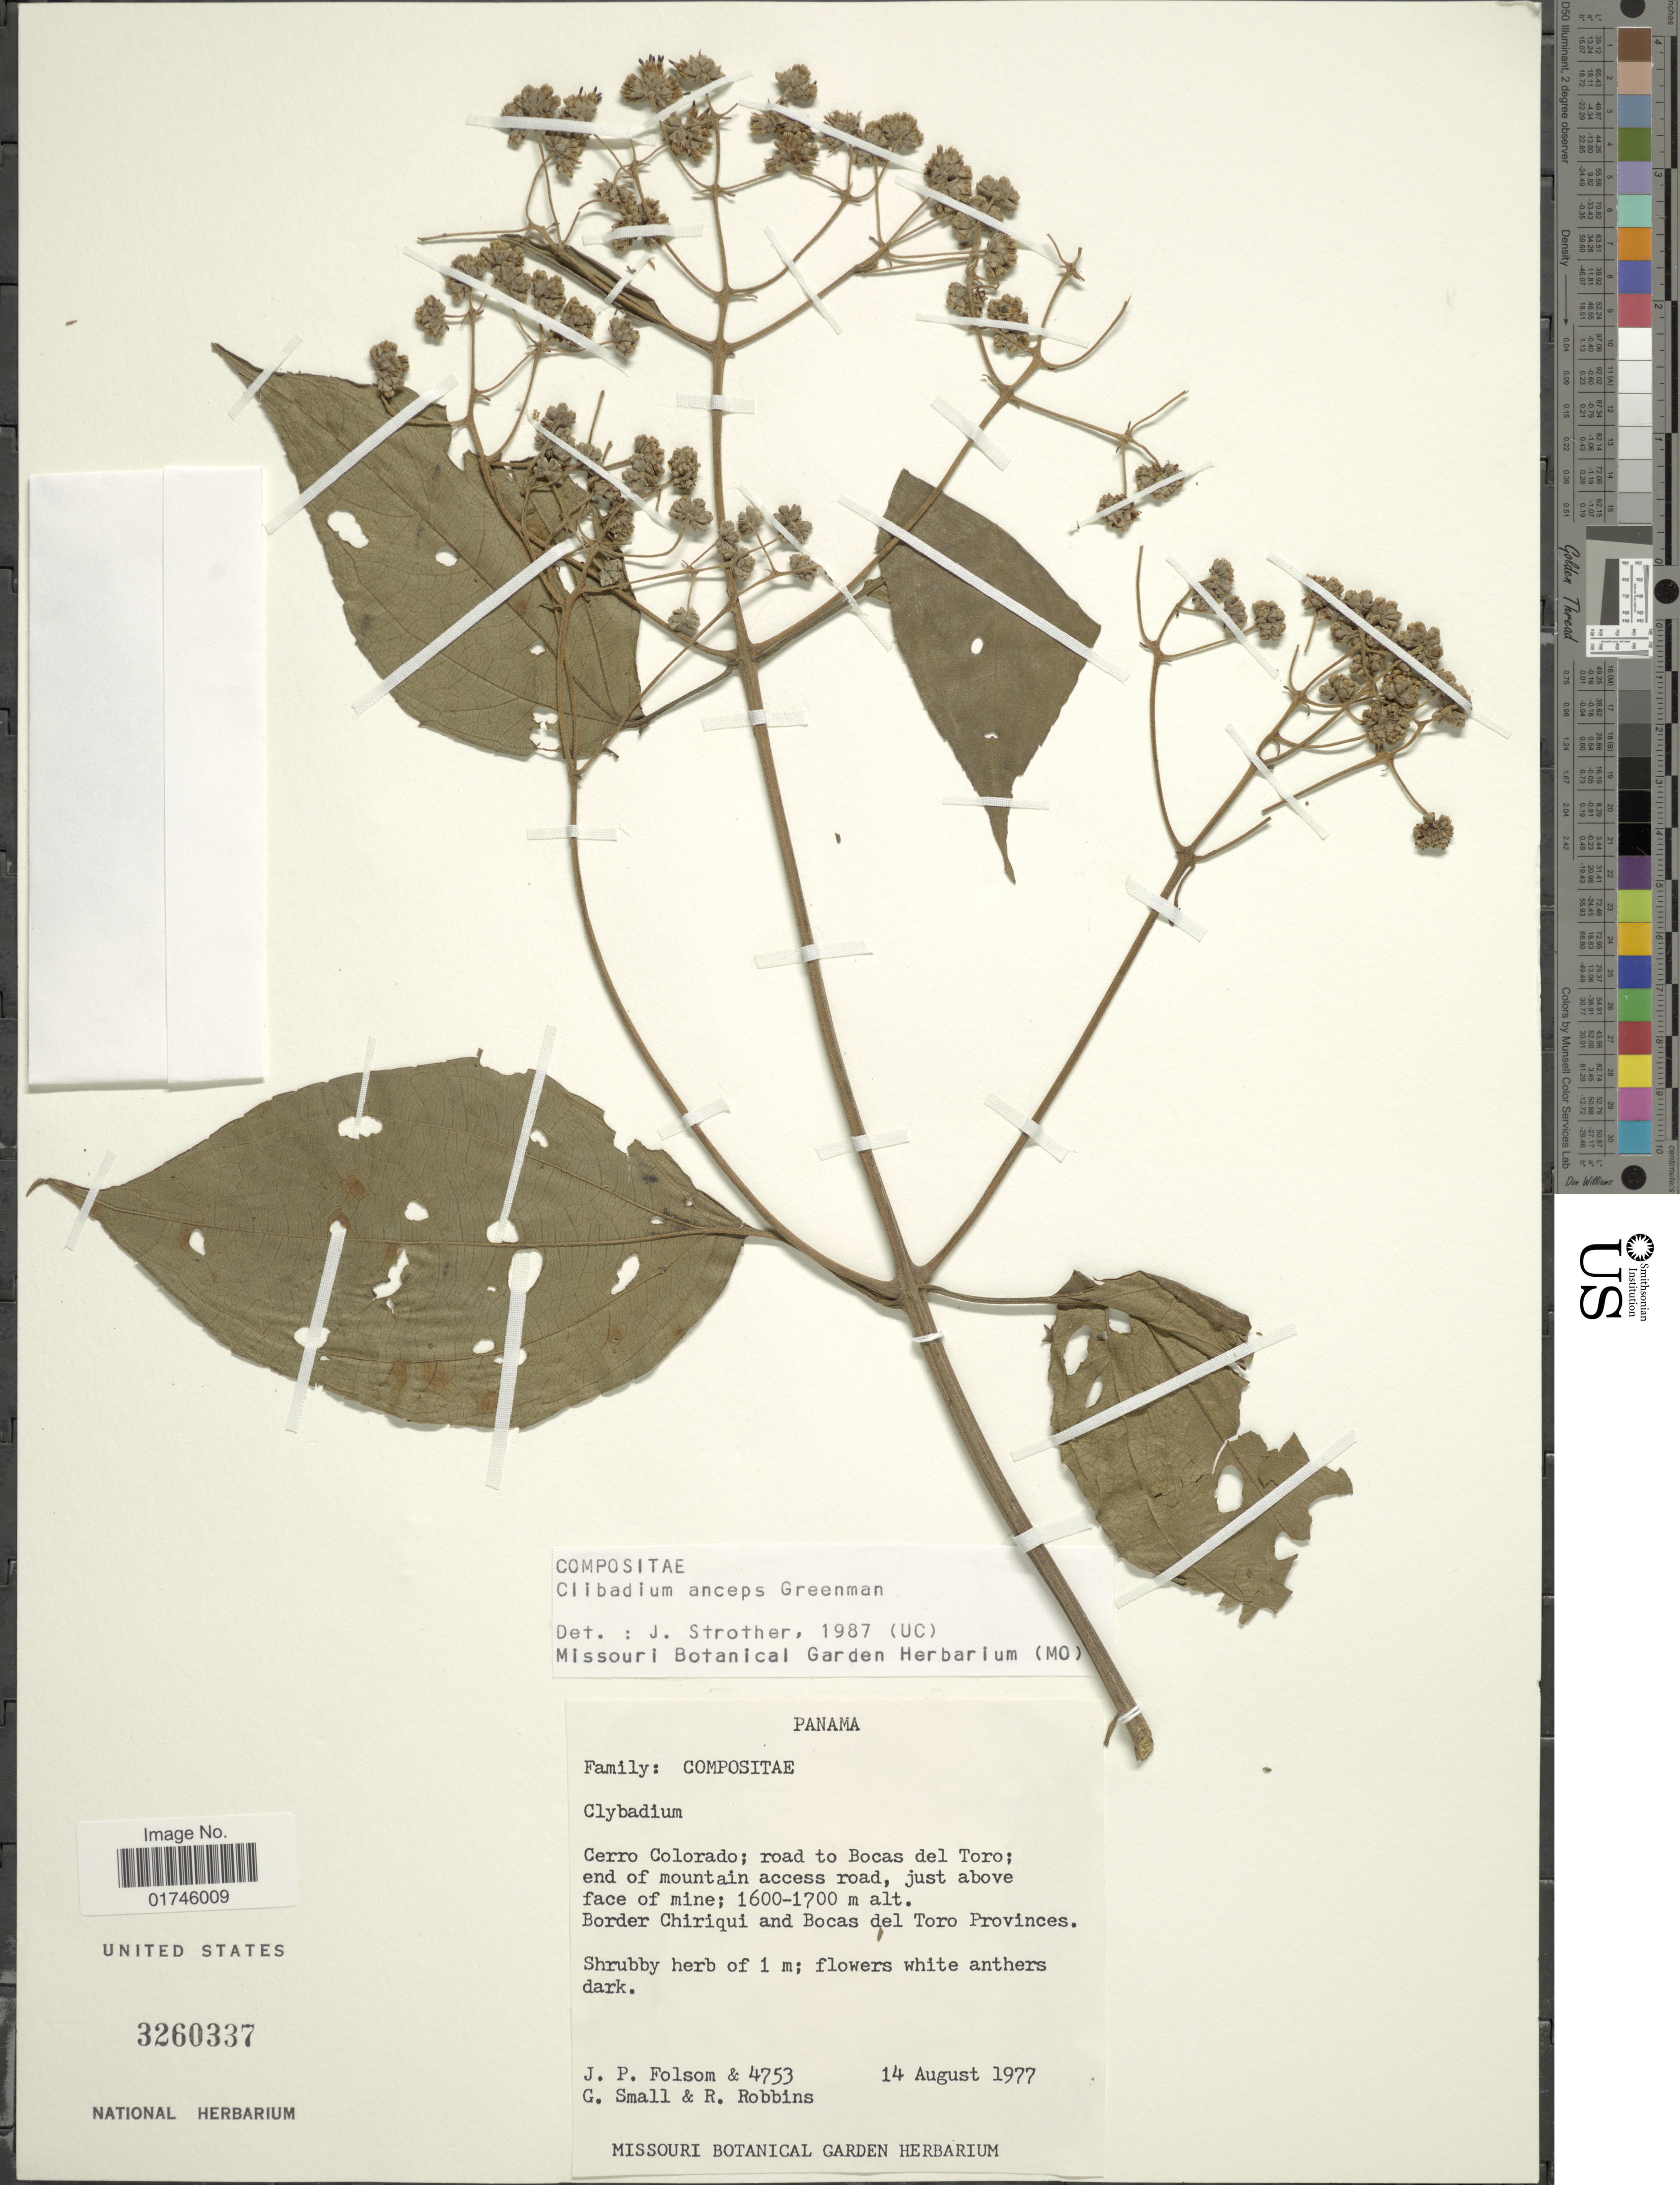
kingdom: Plantae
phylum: Tracheophyta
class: Magnoliopsida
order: Asterales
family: Asteraceae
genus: Clibadium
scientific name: Clibadium anceps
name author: Greenm.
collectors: J. P. Folsom, G. Small & R. Robbins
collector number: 4753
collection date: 1977-08-14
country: Panama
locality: Cerro Colorado; road to Bocas del Toro; end of mountain access road, just above face of mine.Border Chiriqui and Bocas del Toro Provinces.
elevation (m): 1600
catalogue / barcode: US 3260337